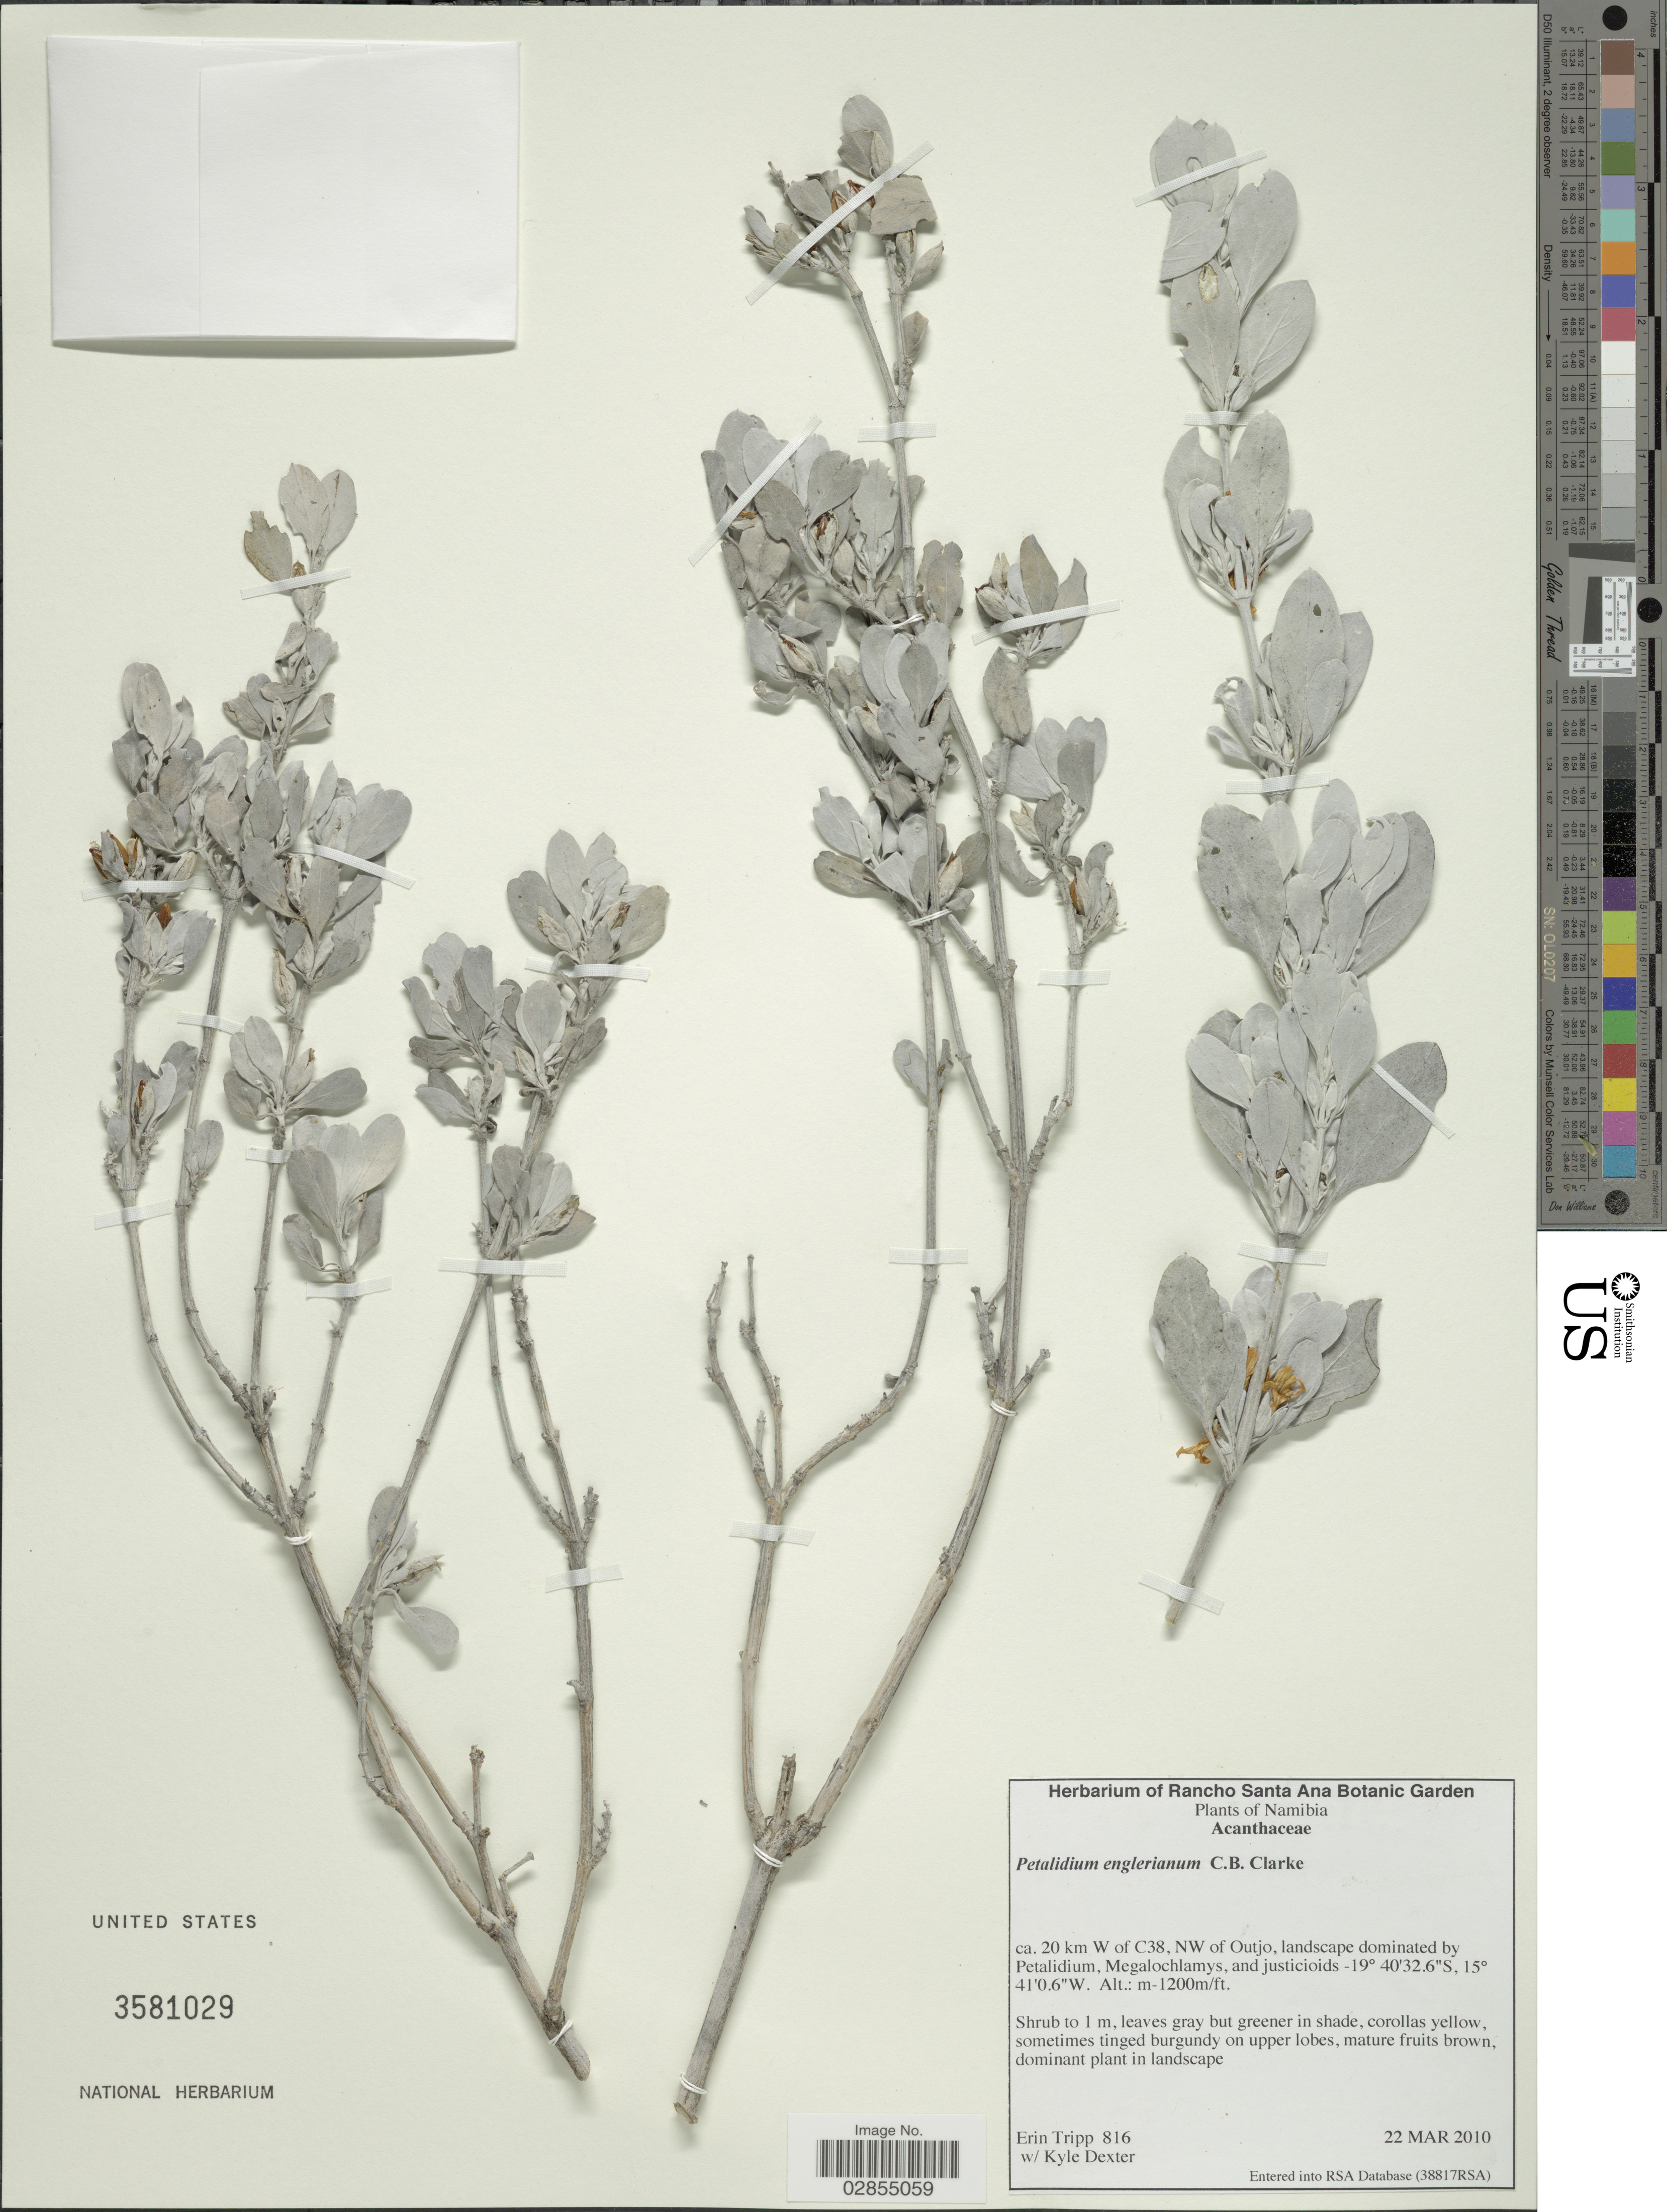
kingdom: Plantae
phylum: Tracheophyta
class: Magnoliopsida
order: Lamiales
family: Acanthaceae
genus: Petalidium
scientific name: Petalidium englerianum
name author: C.B. Clarke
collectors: E. Tripp & K. Dexter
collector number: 816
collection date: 2010-03-22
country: Namibia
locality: Ca. 20 km W of C38, NW of Outjo.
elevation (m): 1200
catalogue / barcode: US 3581029